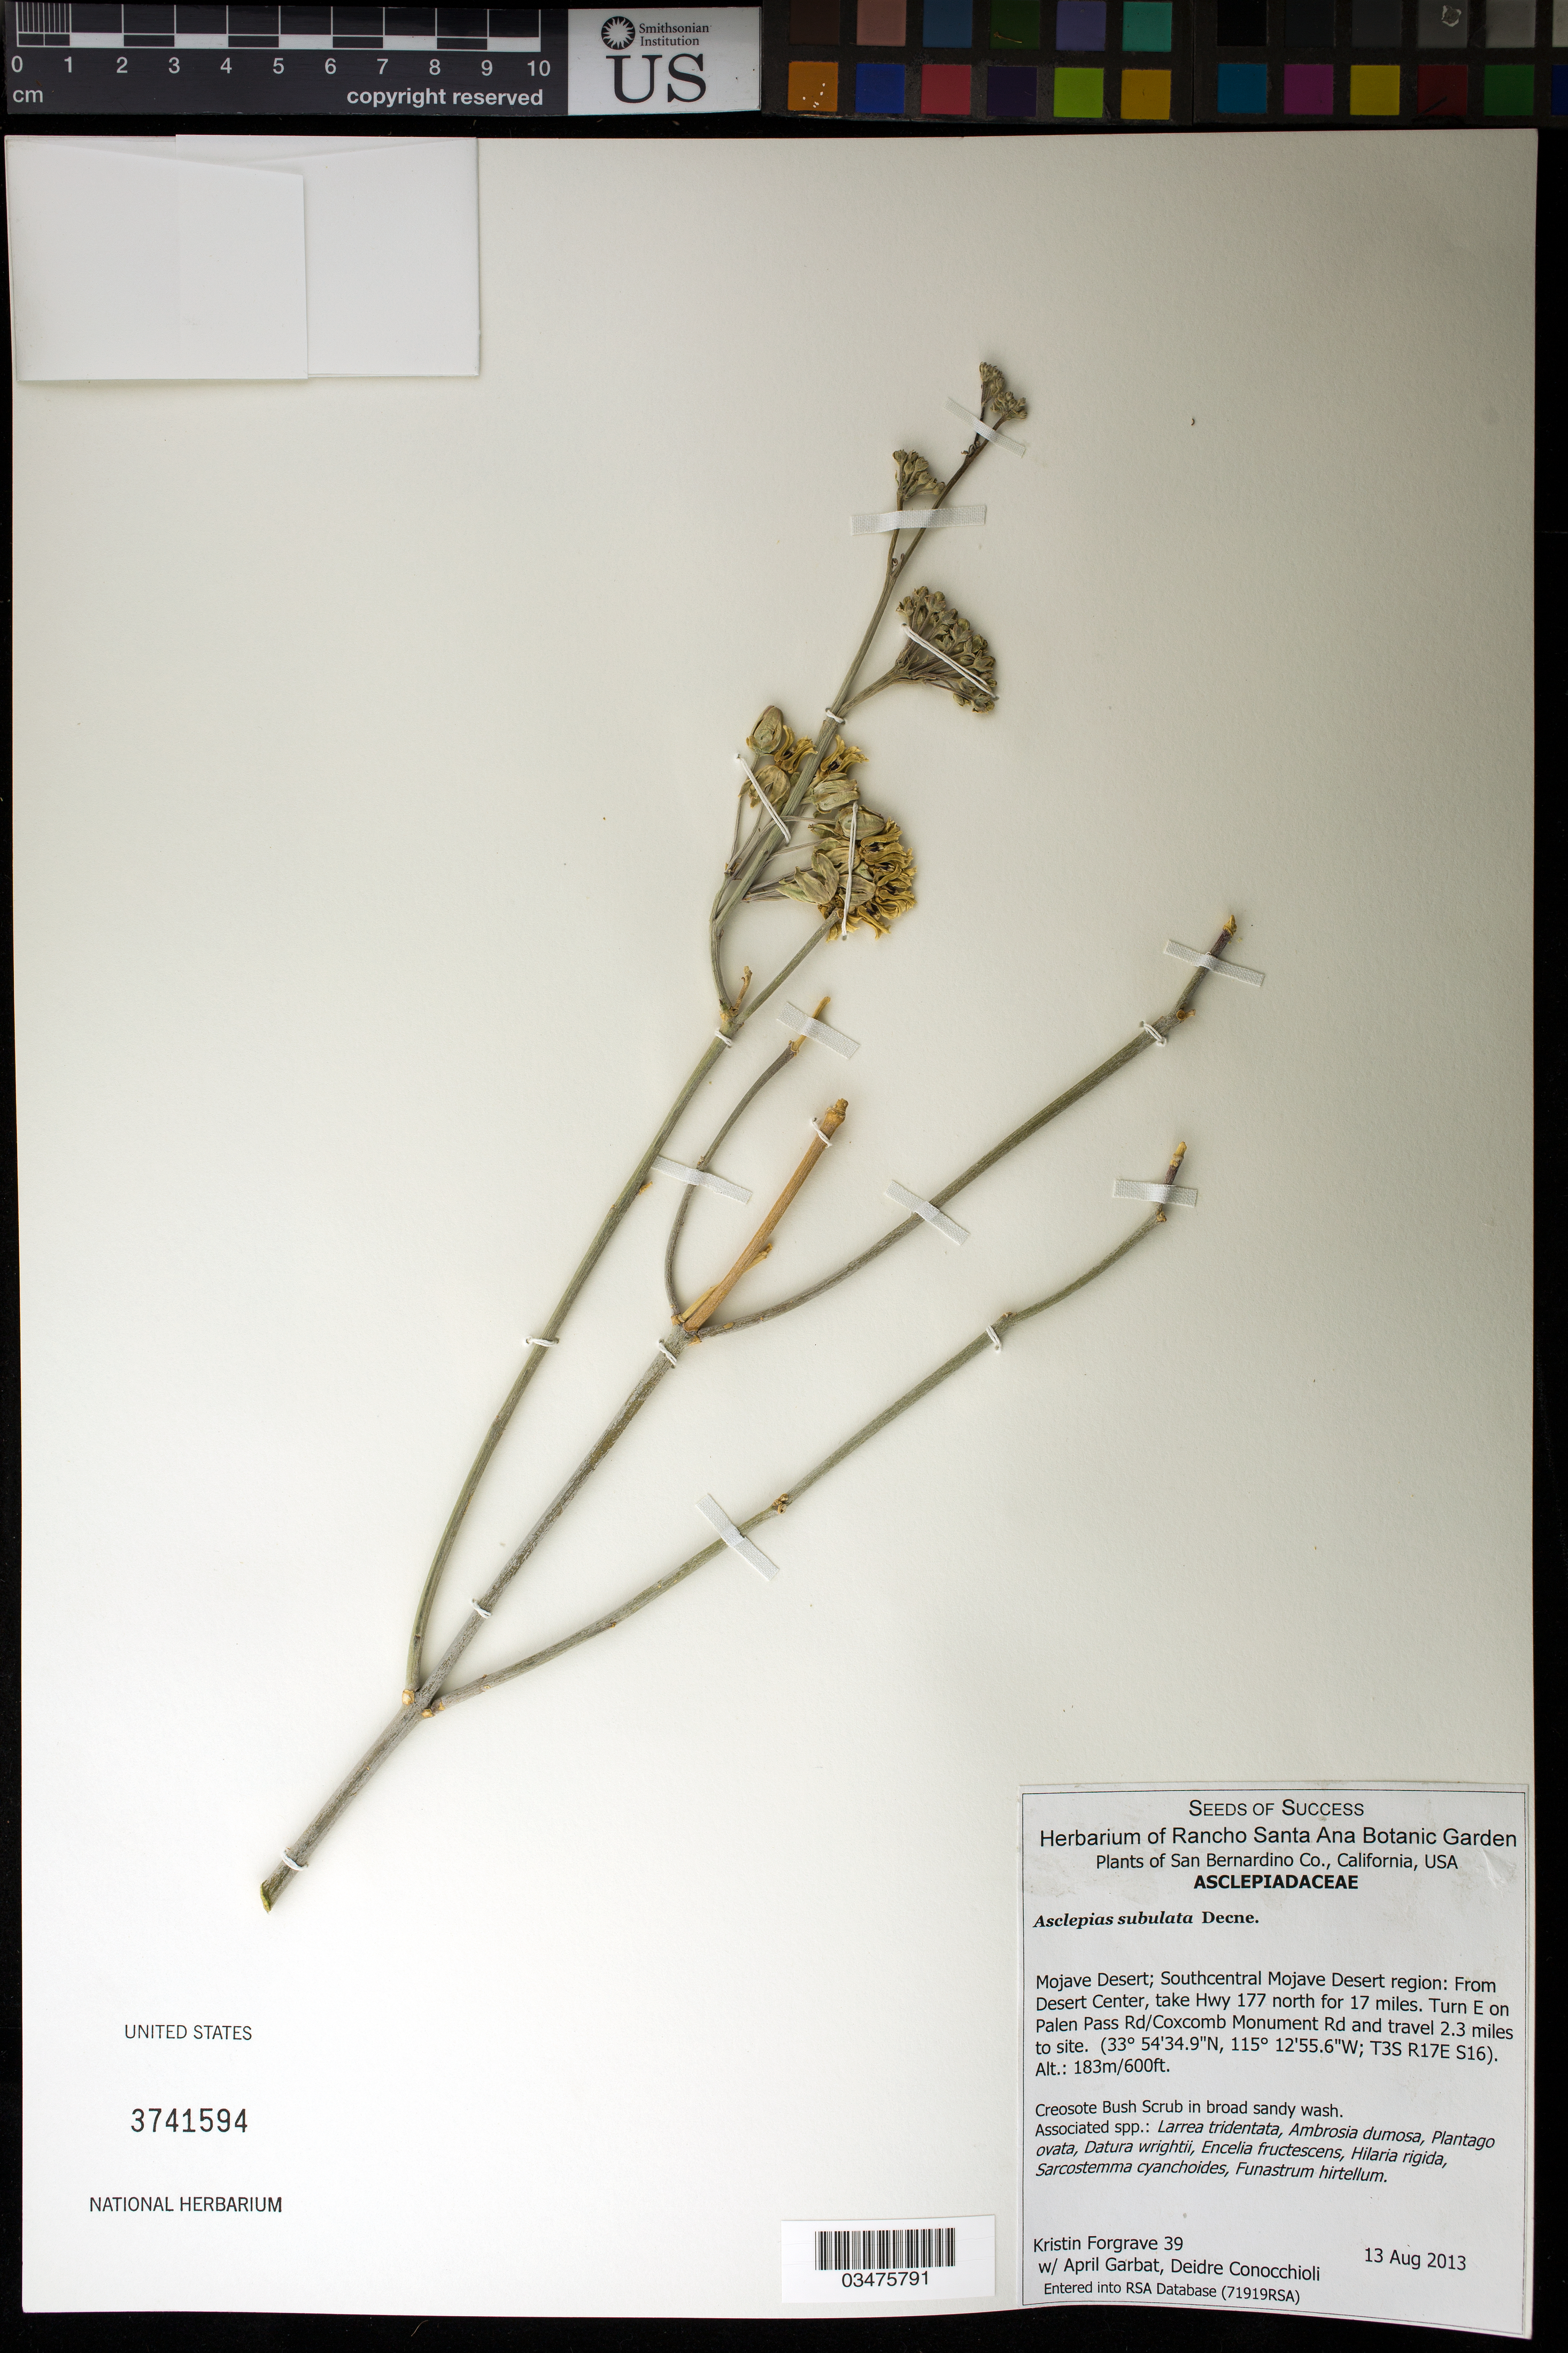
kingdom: Plantae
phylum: Tracheophyta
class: Magnoliopsida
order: Gentianales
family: Apocynaceae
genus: Asclepias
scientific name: Asclepias subulata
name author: Decne.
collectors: K. Forgrave, D. Conocchioli & A. Garbat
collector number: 39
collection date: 2013-08-13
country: United States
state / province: California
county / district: San Bernardino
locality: Southcentral Mojave Desert, 2.3 mi. on PalenPass Rd/Coxcomb Monument Rd.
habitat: Creosote bush scrub in broad sandy wash.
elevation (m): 183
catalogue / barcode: US 3741594